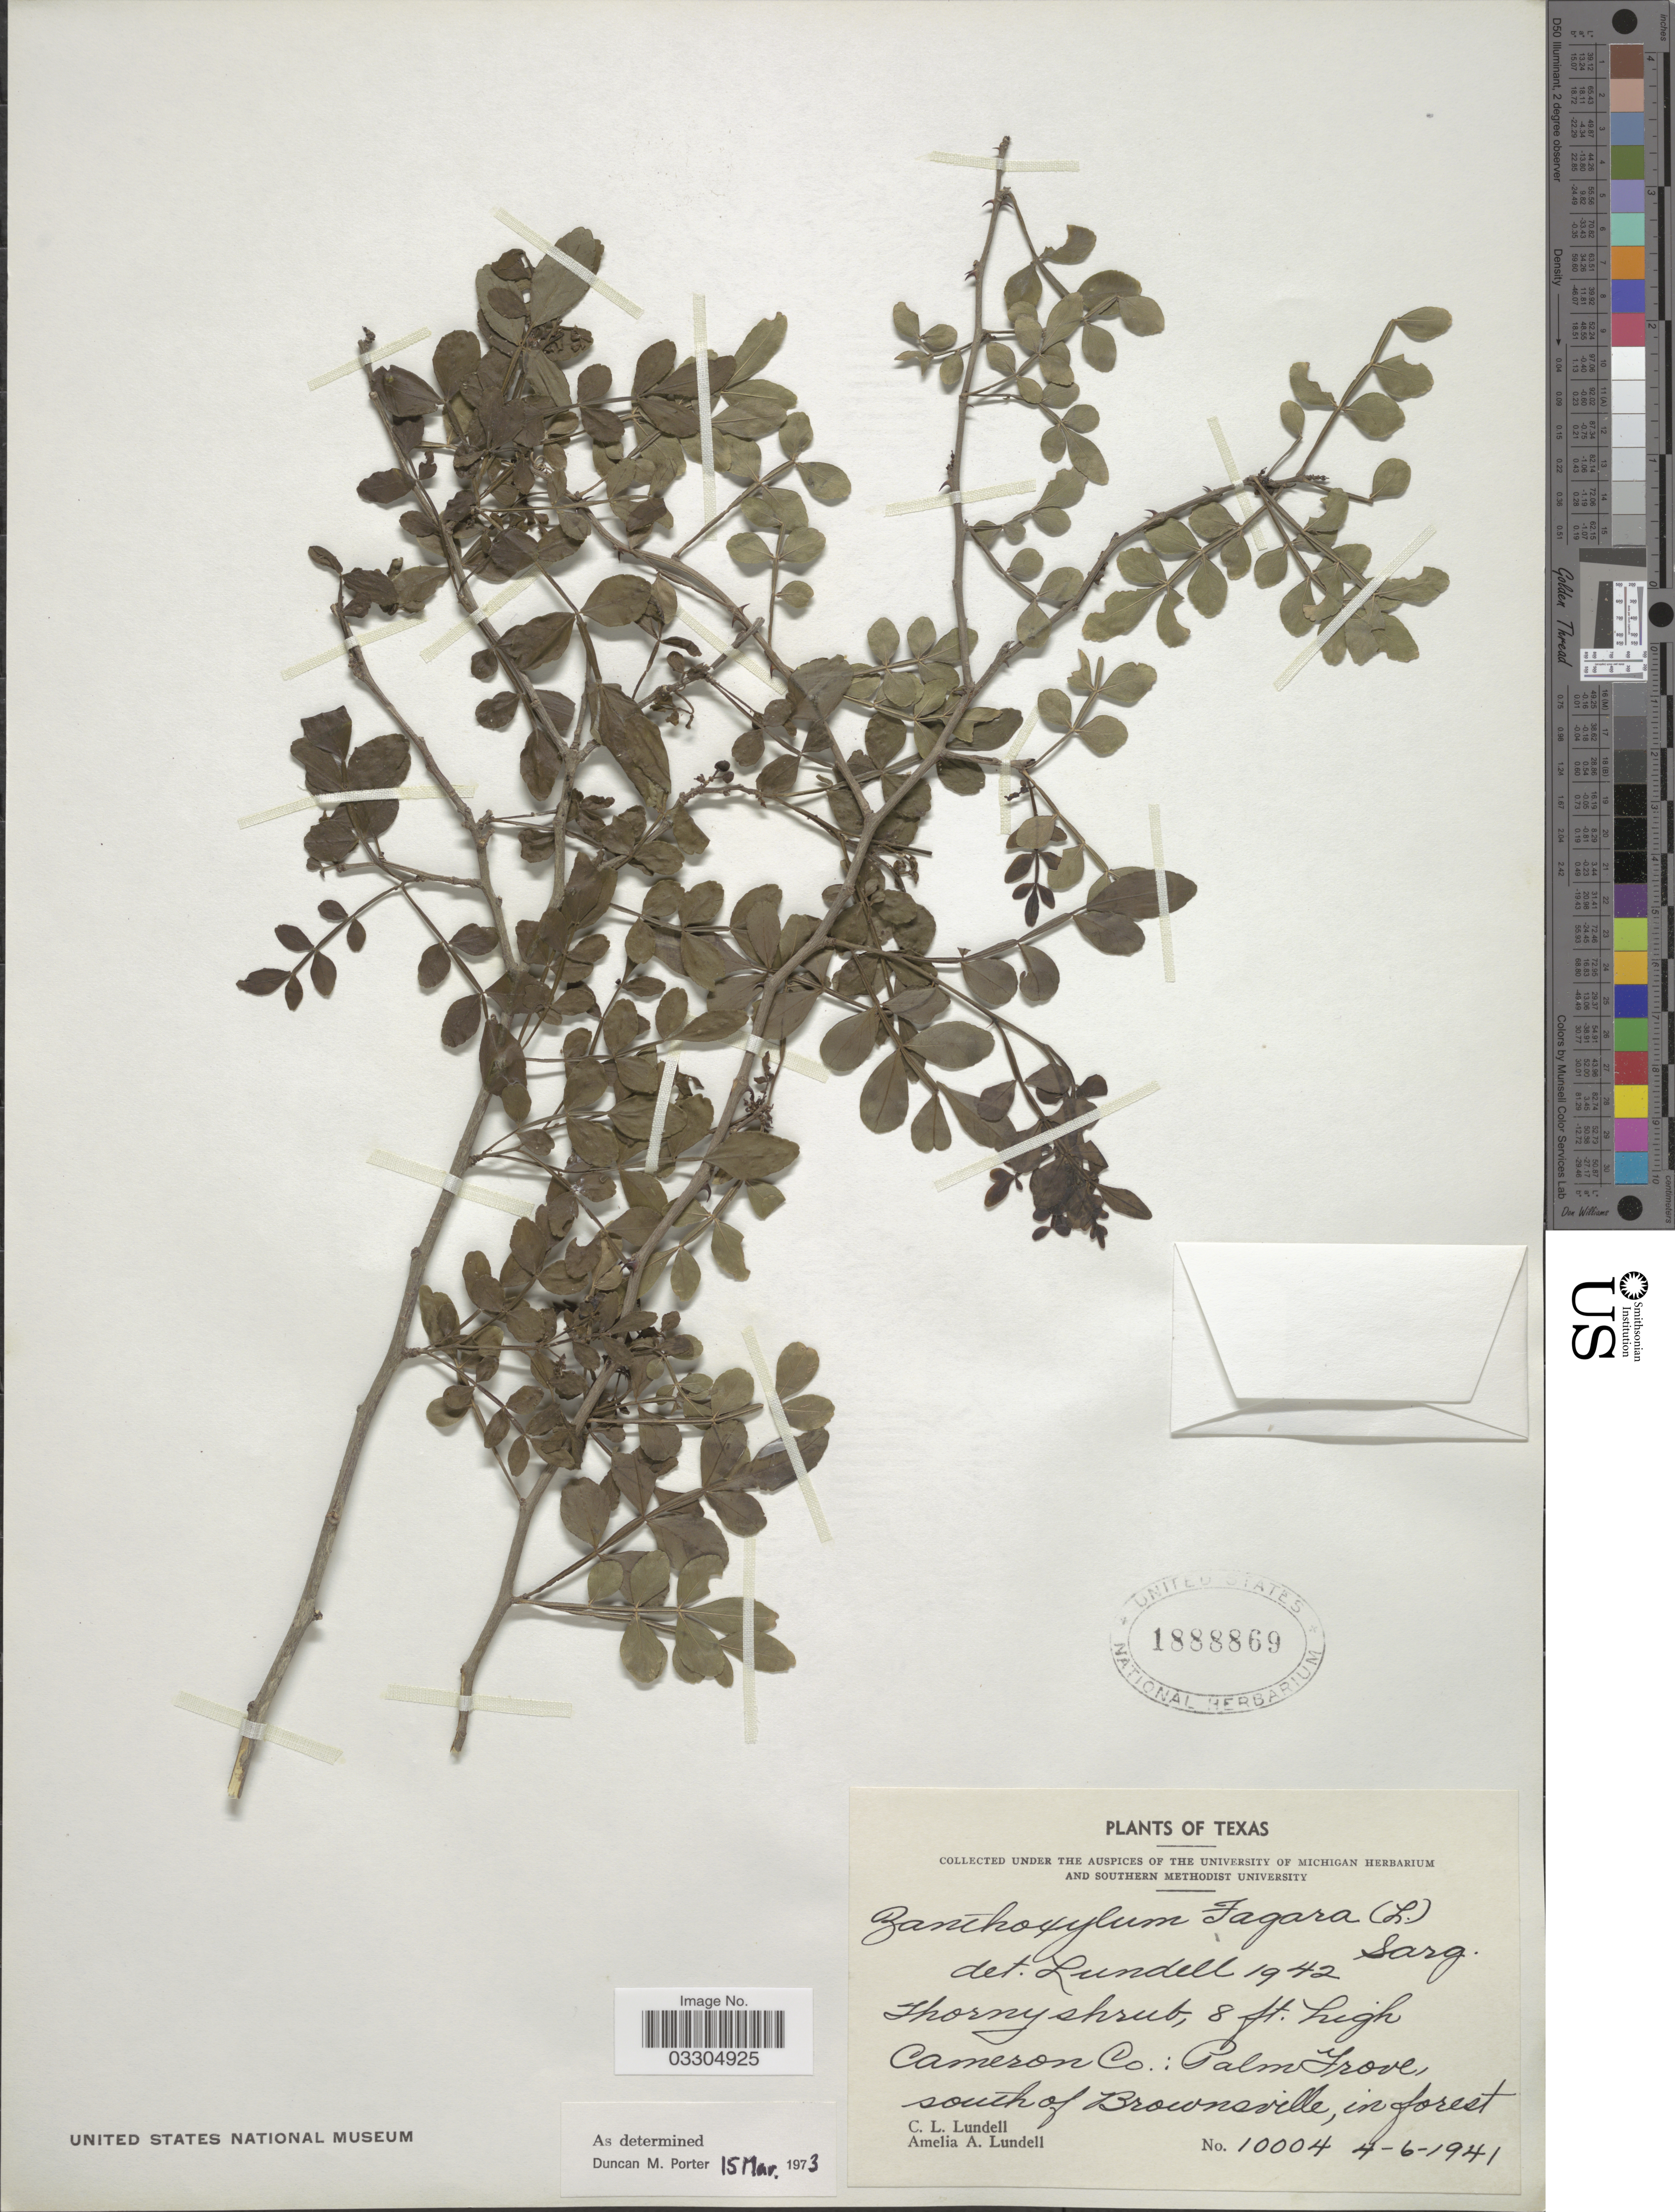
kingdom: Plantae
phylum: Tracheophyta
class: Magnoliopsida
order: Sapindales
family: Rutaceae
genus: Zanthoxylum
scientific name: Zanthoxylum fagara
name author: (L.) Sarg.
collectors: C. L. Lundell & A. A. Lundell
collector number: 10004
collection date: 1941-04-06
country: United States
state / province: Texas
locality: Cameron Co.: Palm Grove, south of Brownsville, in forest.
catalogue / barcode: US 1888869